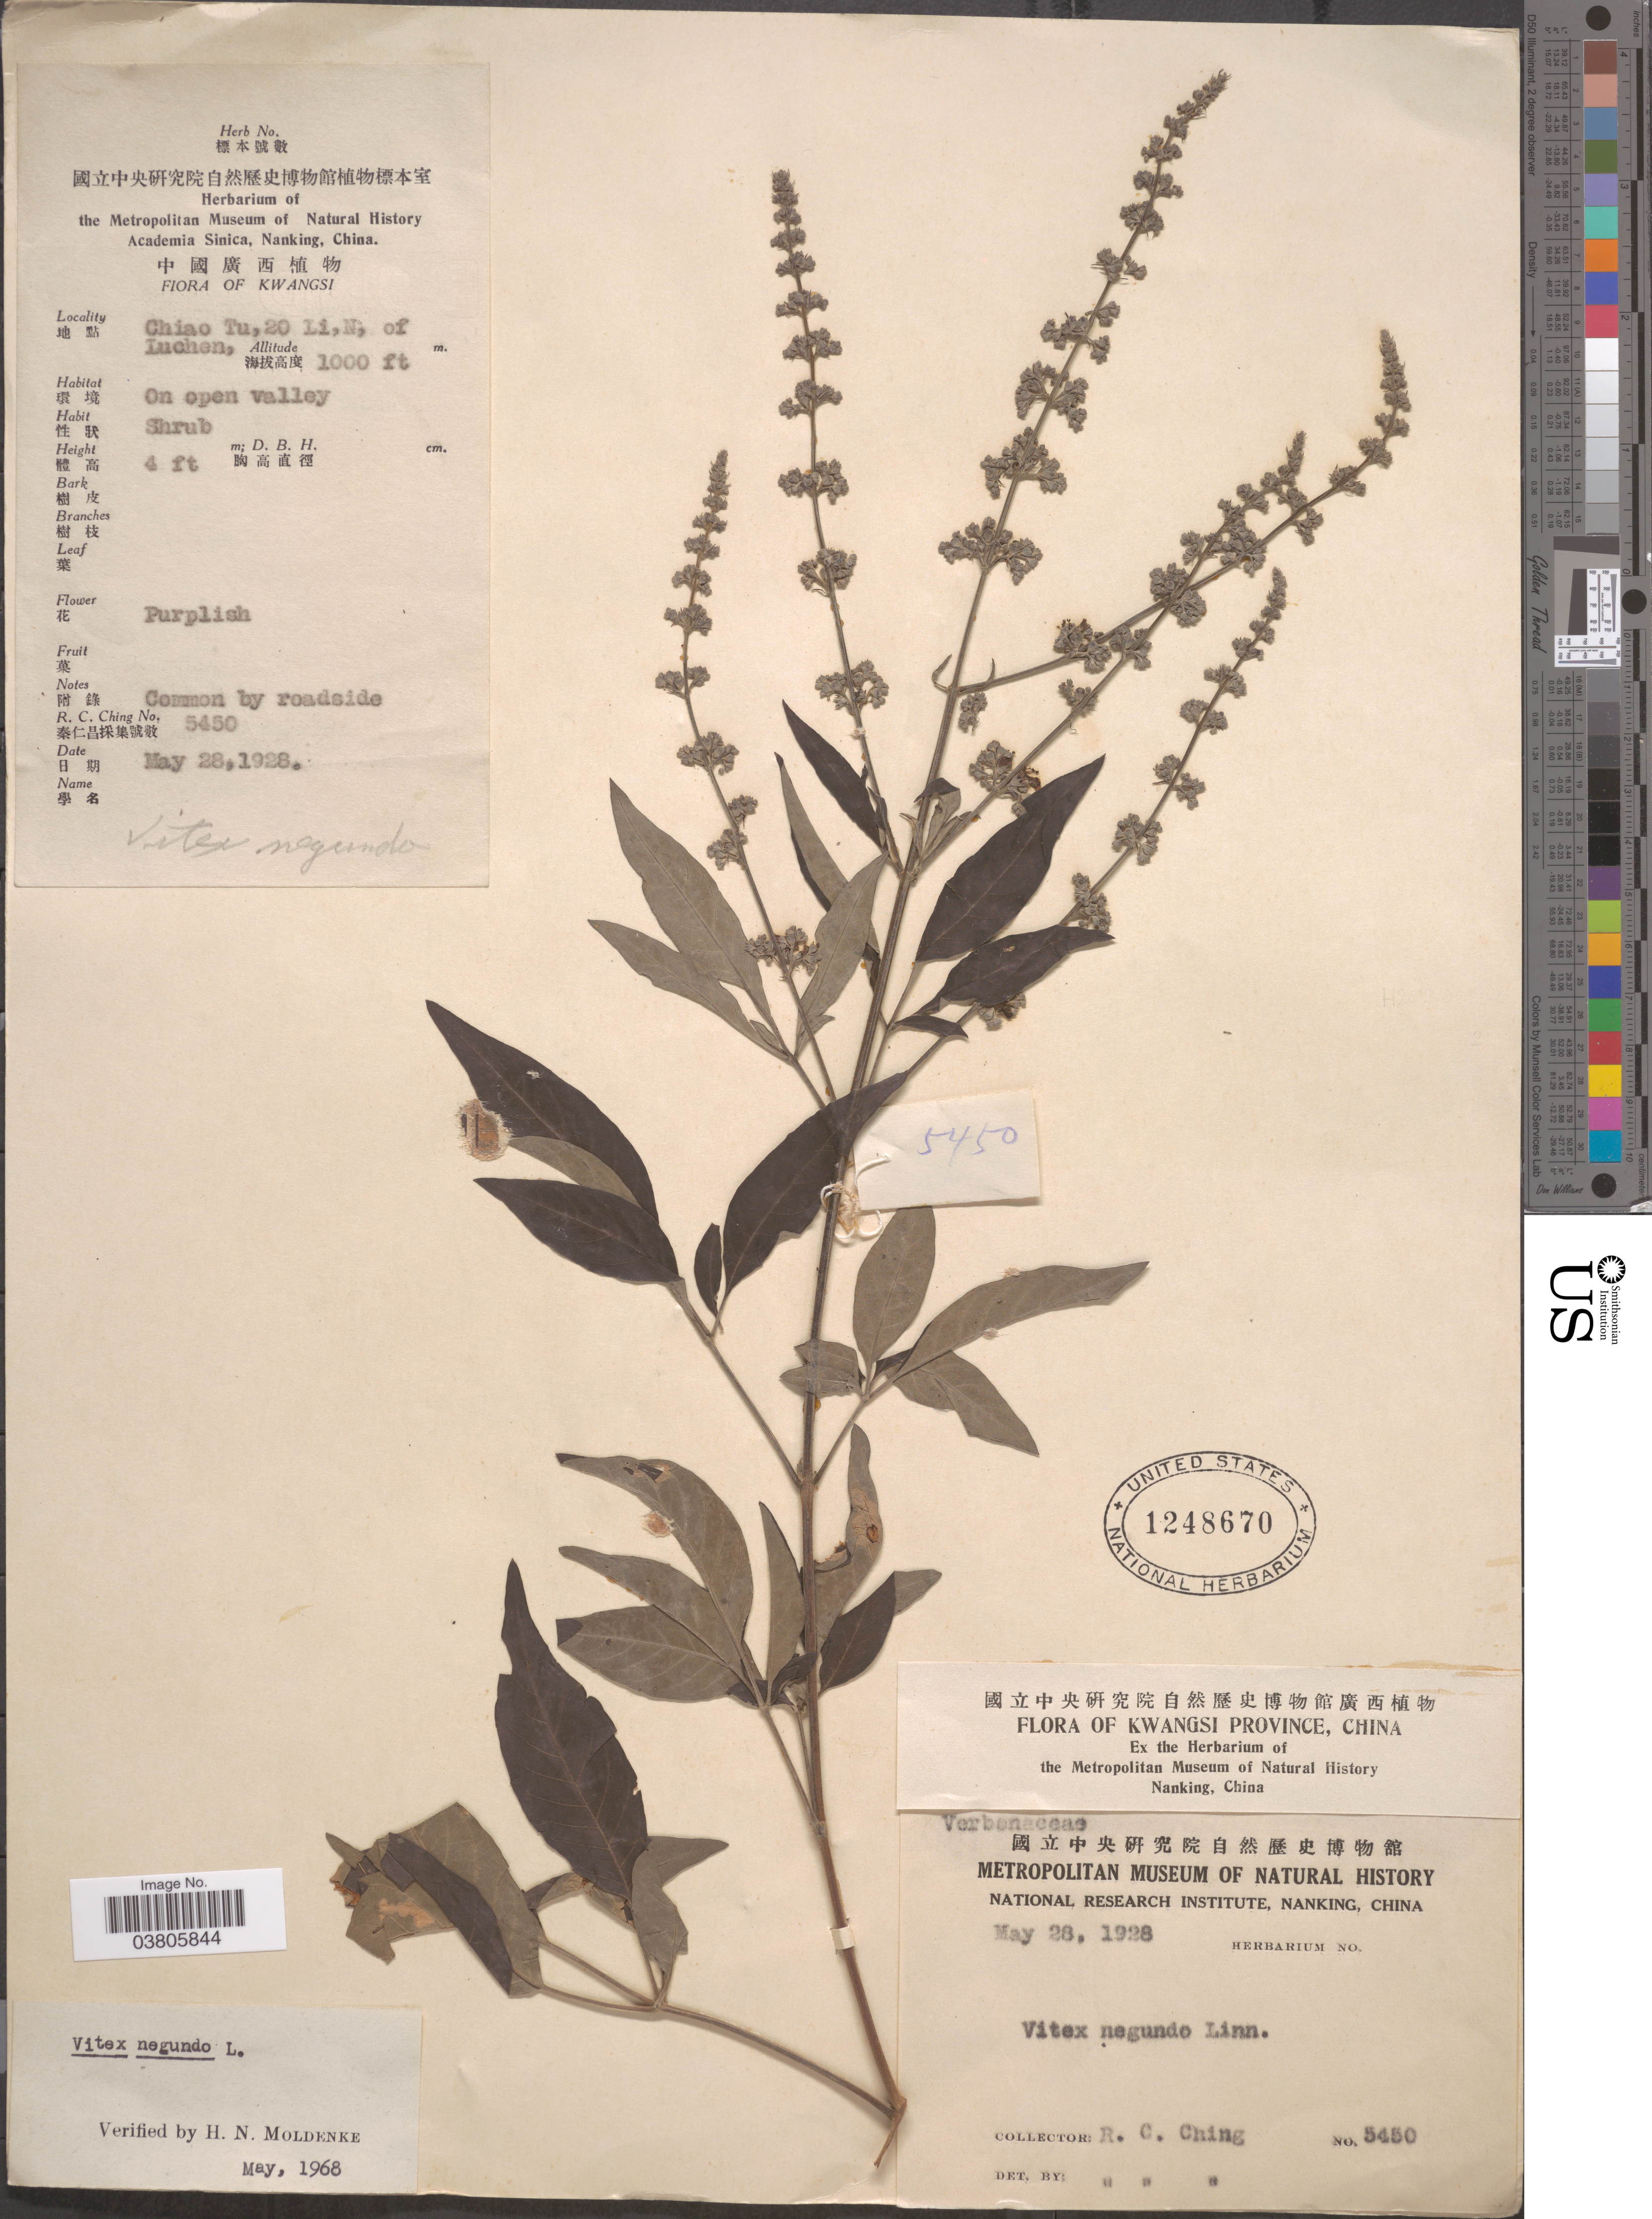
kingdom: Plantae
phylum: Tracheophyta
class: Magnoliopsida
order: Lamiales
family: Lamiaceae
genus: Vitex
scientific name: Vitex negundo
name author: L.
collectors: R. C. Ching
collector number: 5450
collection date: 1928-05-28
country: China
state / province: Guangxi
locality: Kwangsi Province. Chiao Tu, 20 Li, N, of Luchen.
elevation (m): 305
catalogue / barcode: US 1248670